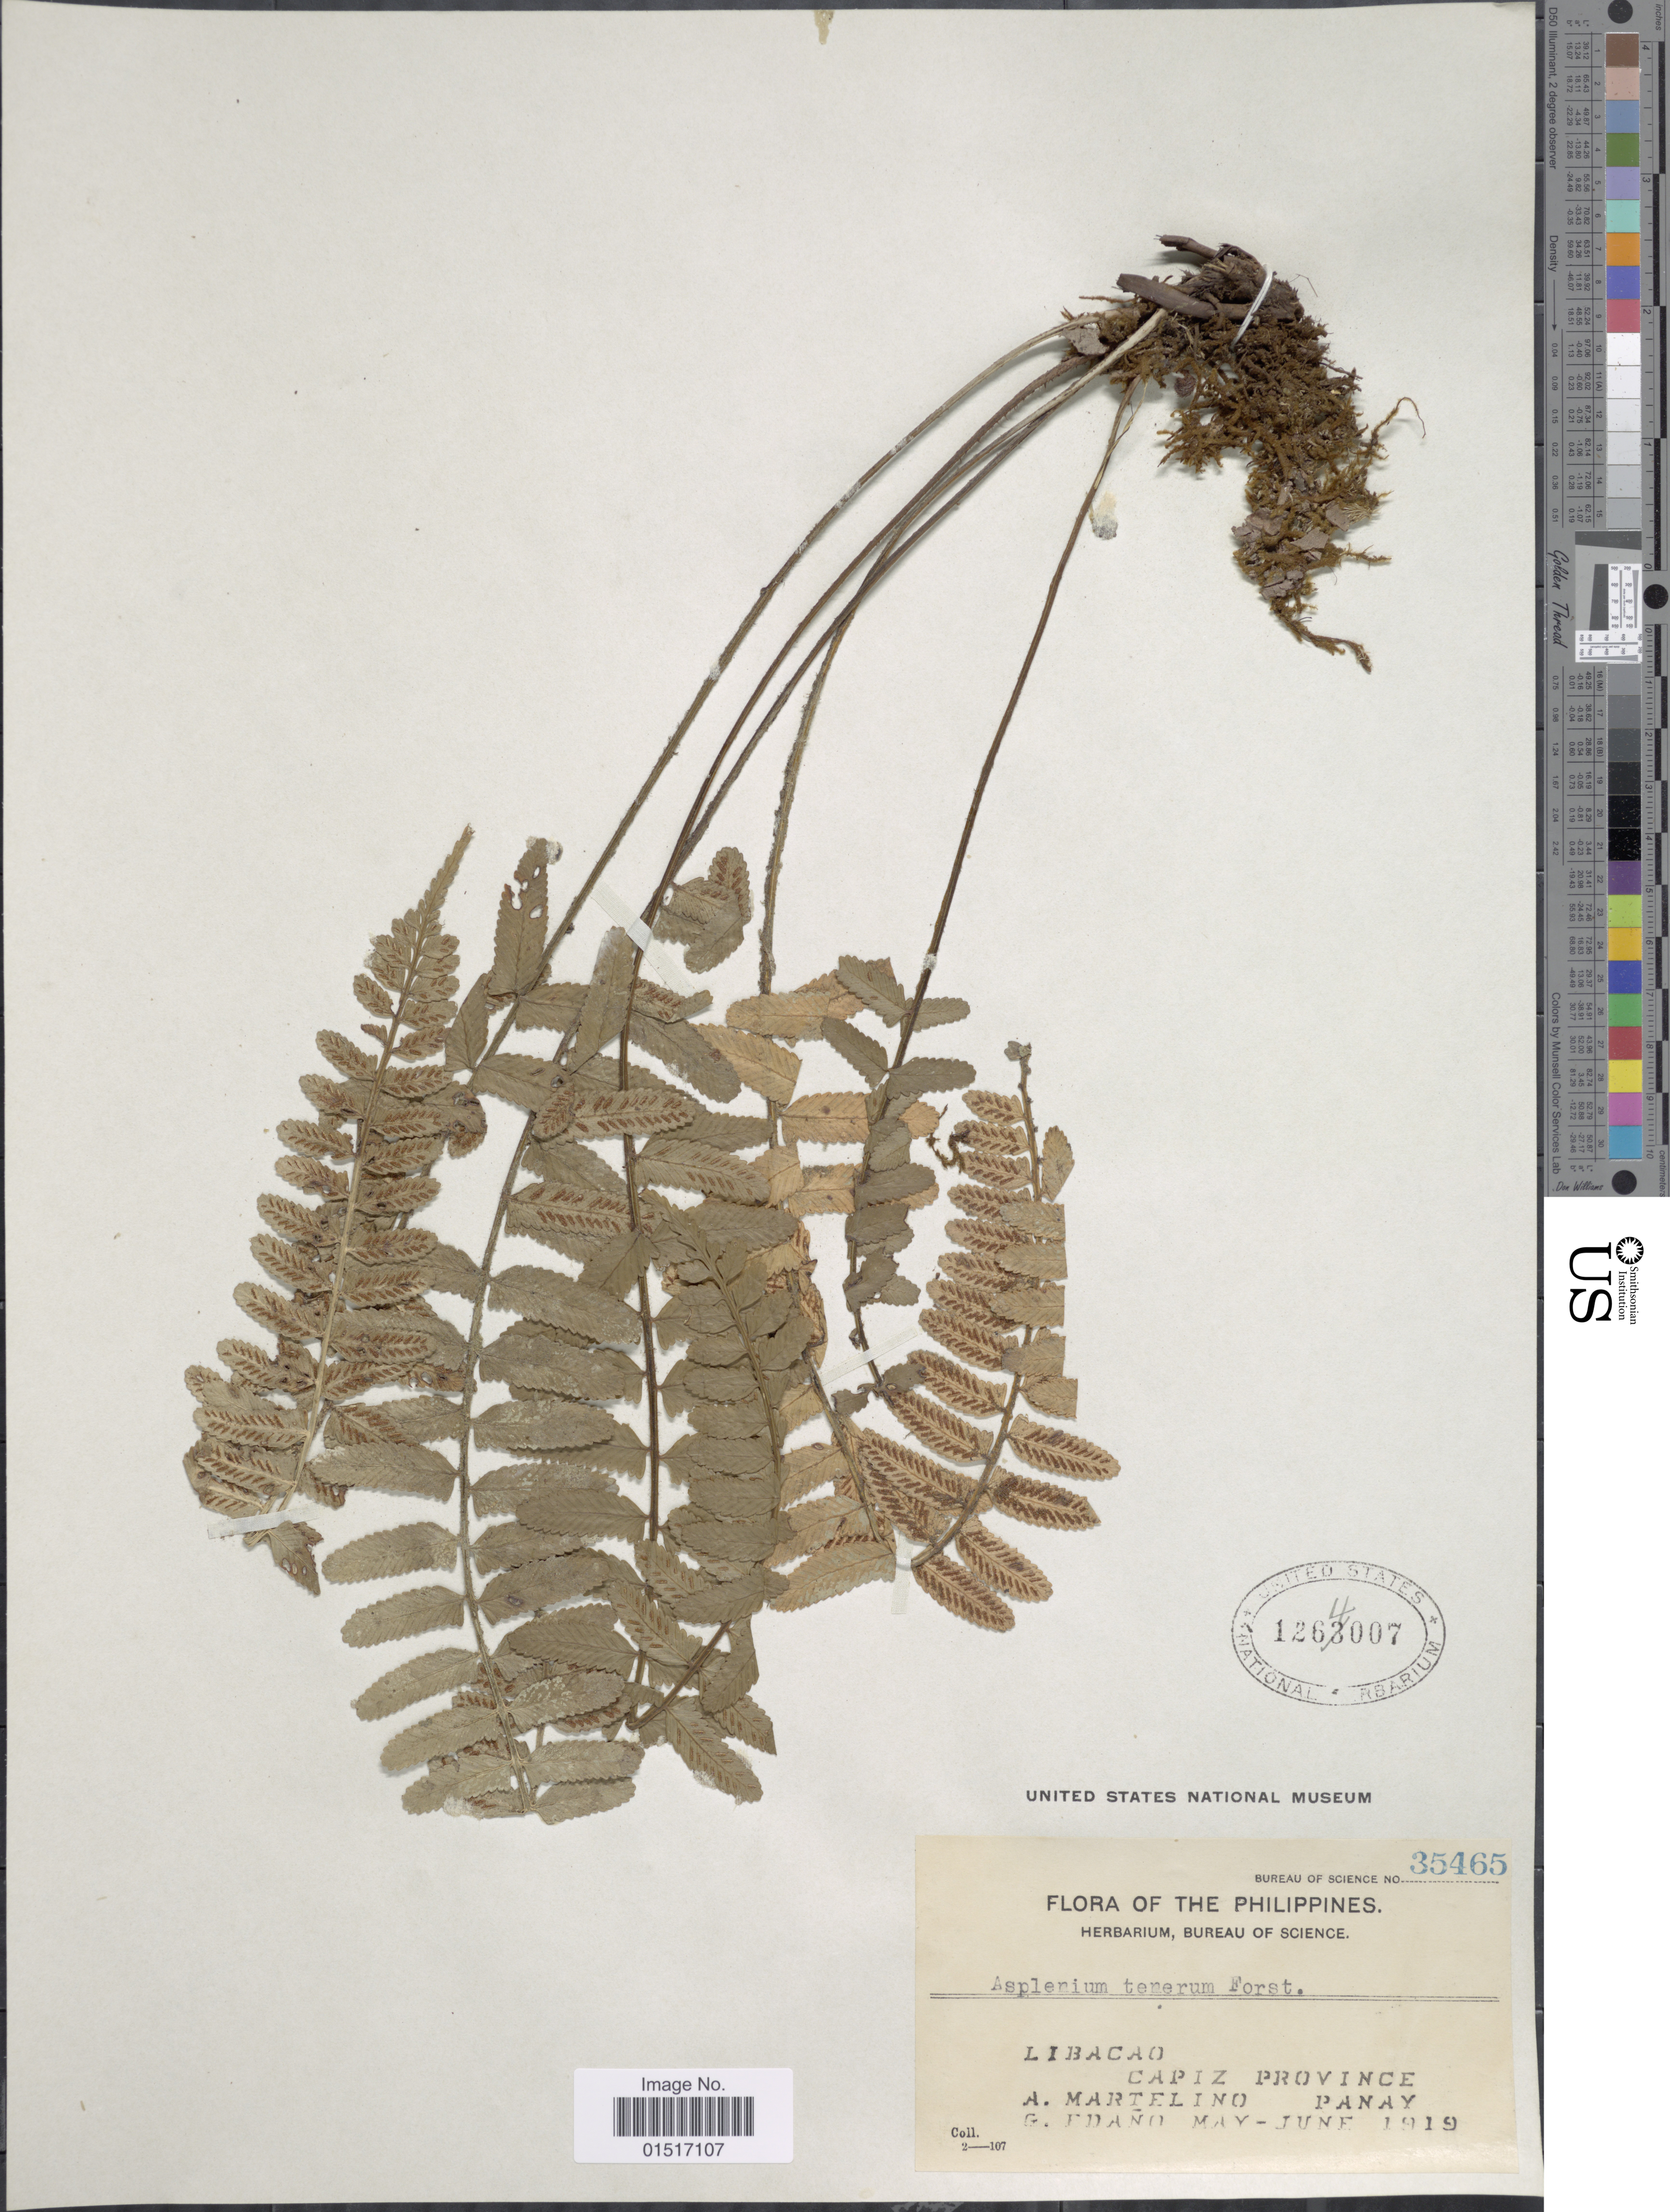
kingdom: Plantae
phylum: Tracheophyta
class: Polypodiopsida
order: Polypodiales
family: Aspleniaceae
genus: Asplenium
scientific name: Asplenium tenerum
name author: G. Forst.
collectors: A. Martelino & G. Edaño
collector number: Bureau of Science 35465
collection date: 1919-05/1919-06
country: Philippines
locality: Libacao. Capiz Province. Panay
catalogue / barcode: US 1264007